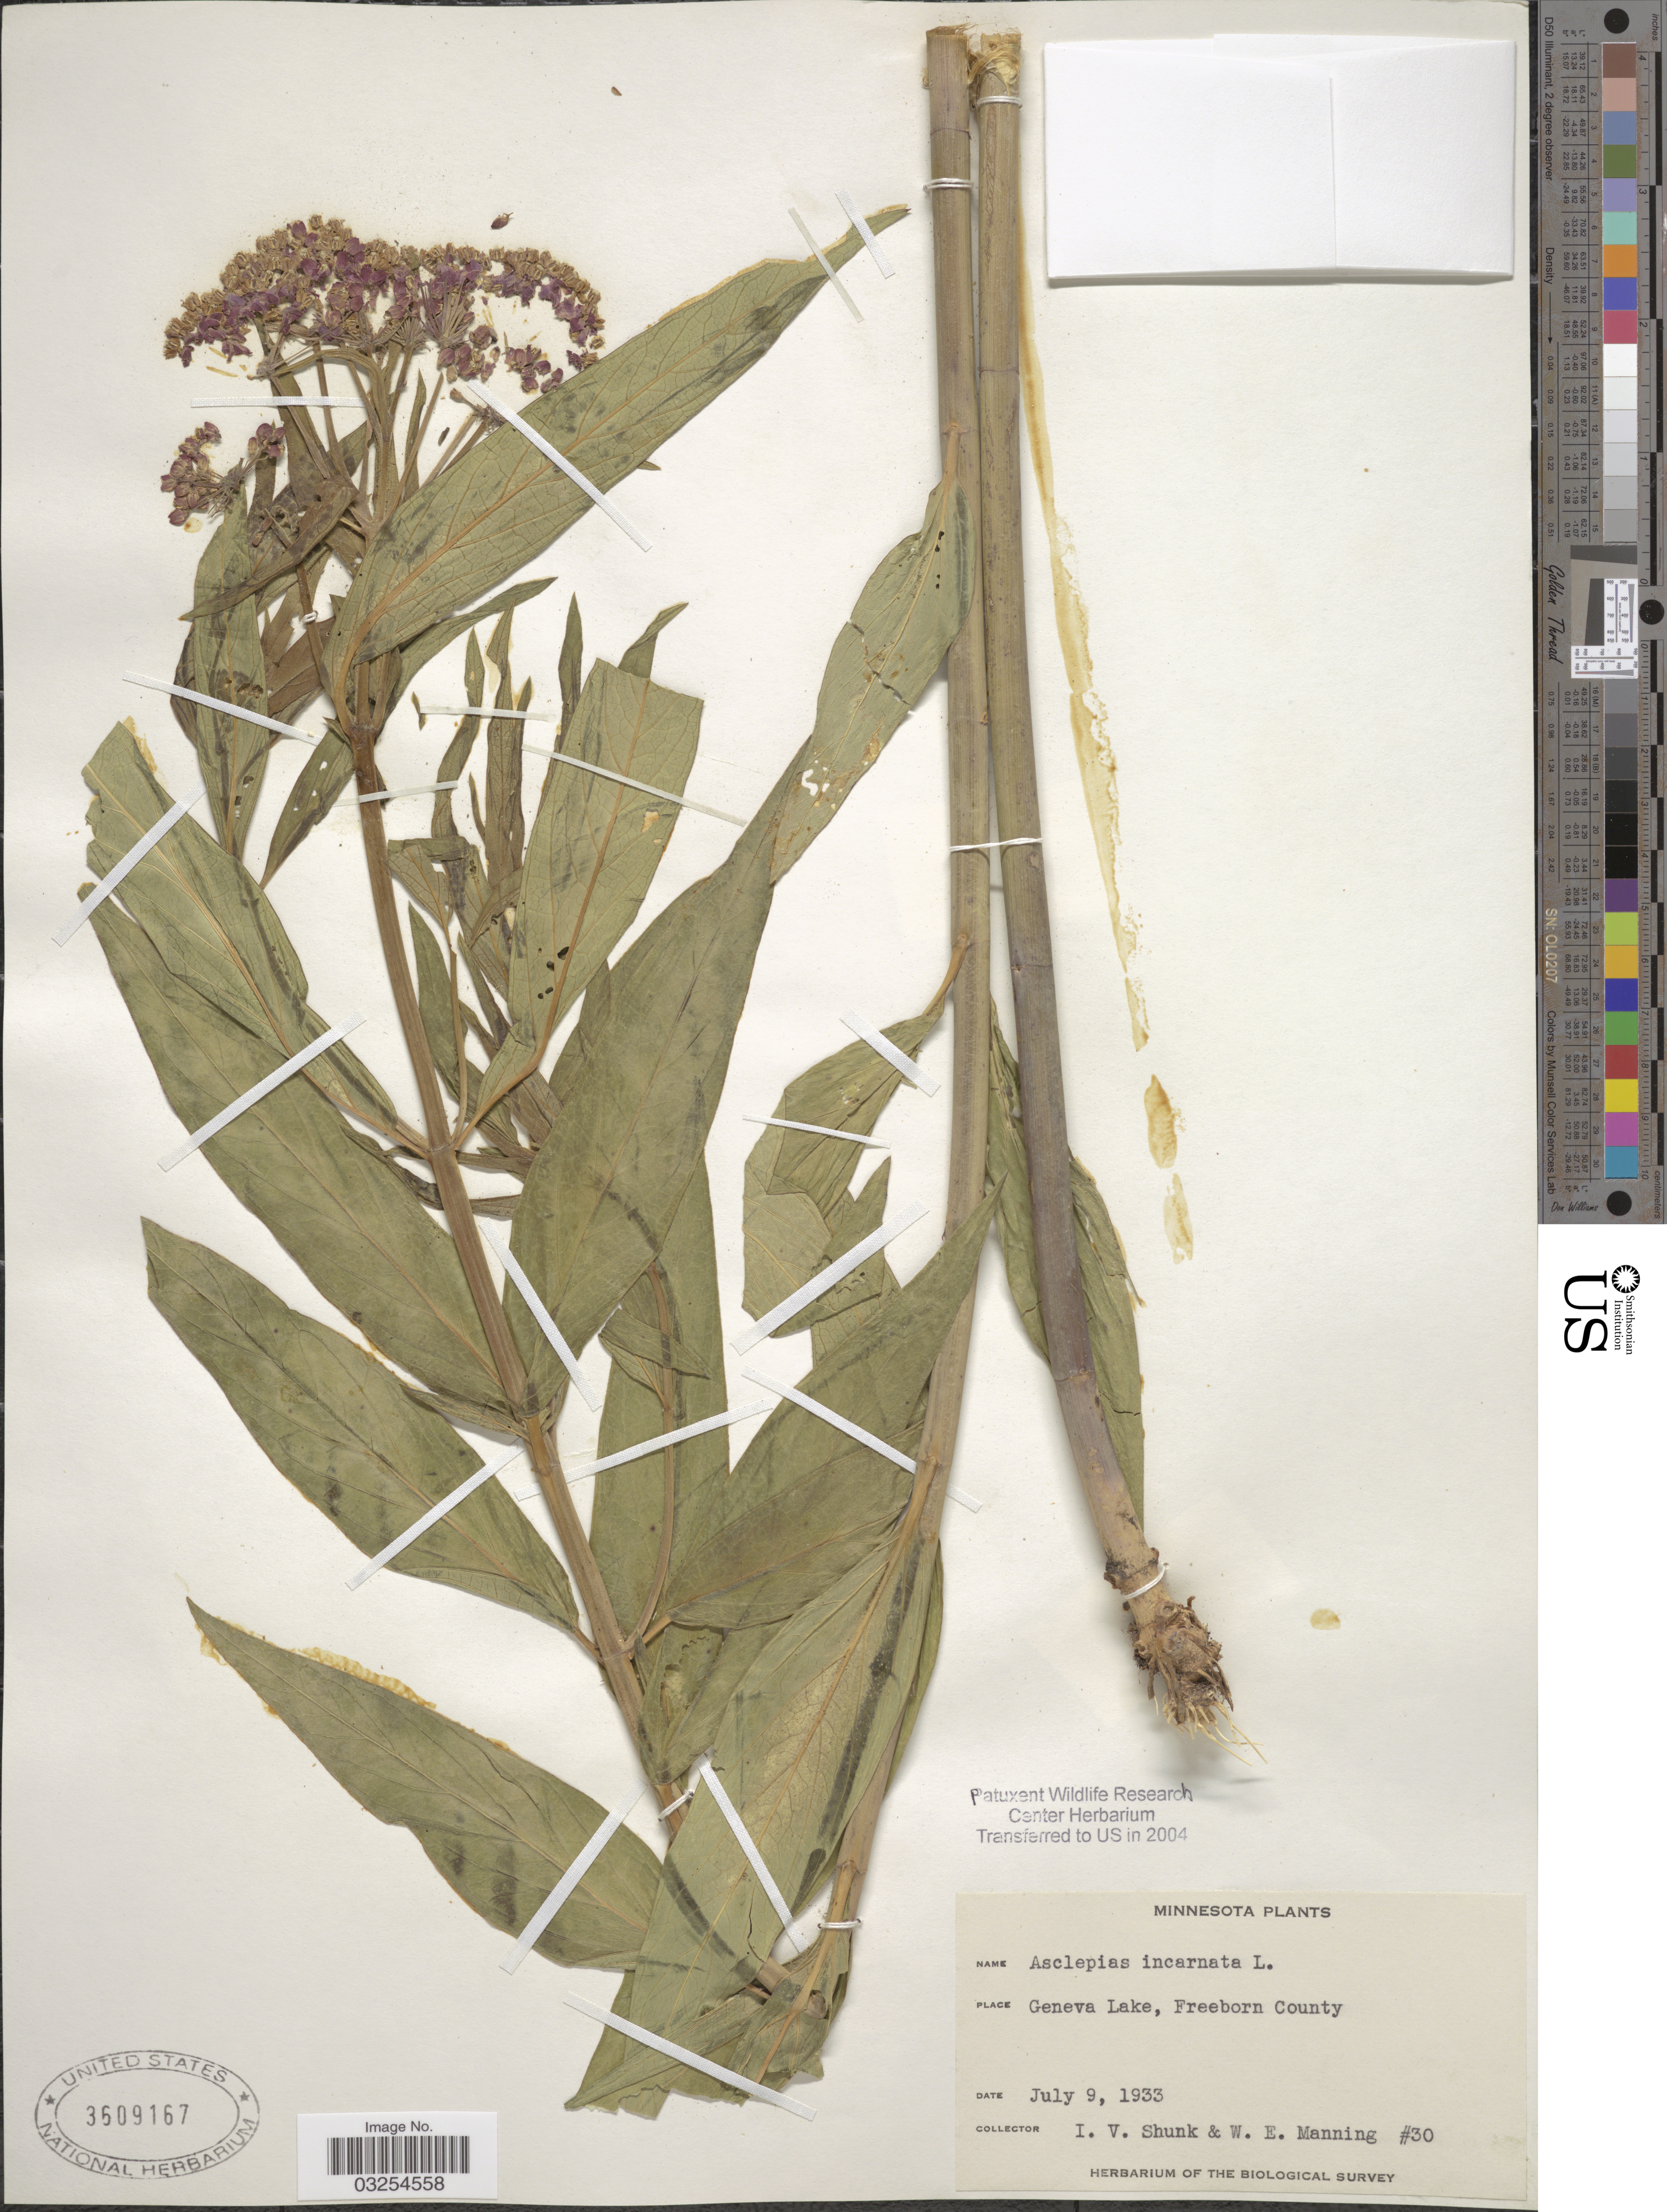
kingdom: Plantae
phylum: Tracheophyta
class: Magnoliopsida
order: Gentianales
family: Apocynaceae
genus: Asclepias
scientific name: Asclepias incarnata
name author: L.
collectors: I. Schunk & W. Manning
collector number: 30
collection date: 1933-07-09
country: United States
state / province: Minnesota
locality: Geneva Lake, Freeborn County.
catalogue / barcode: US 3609167